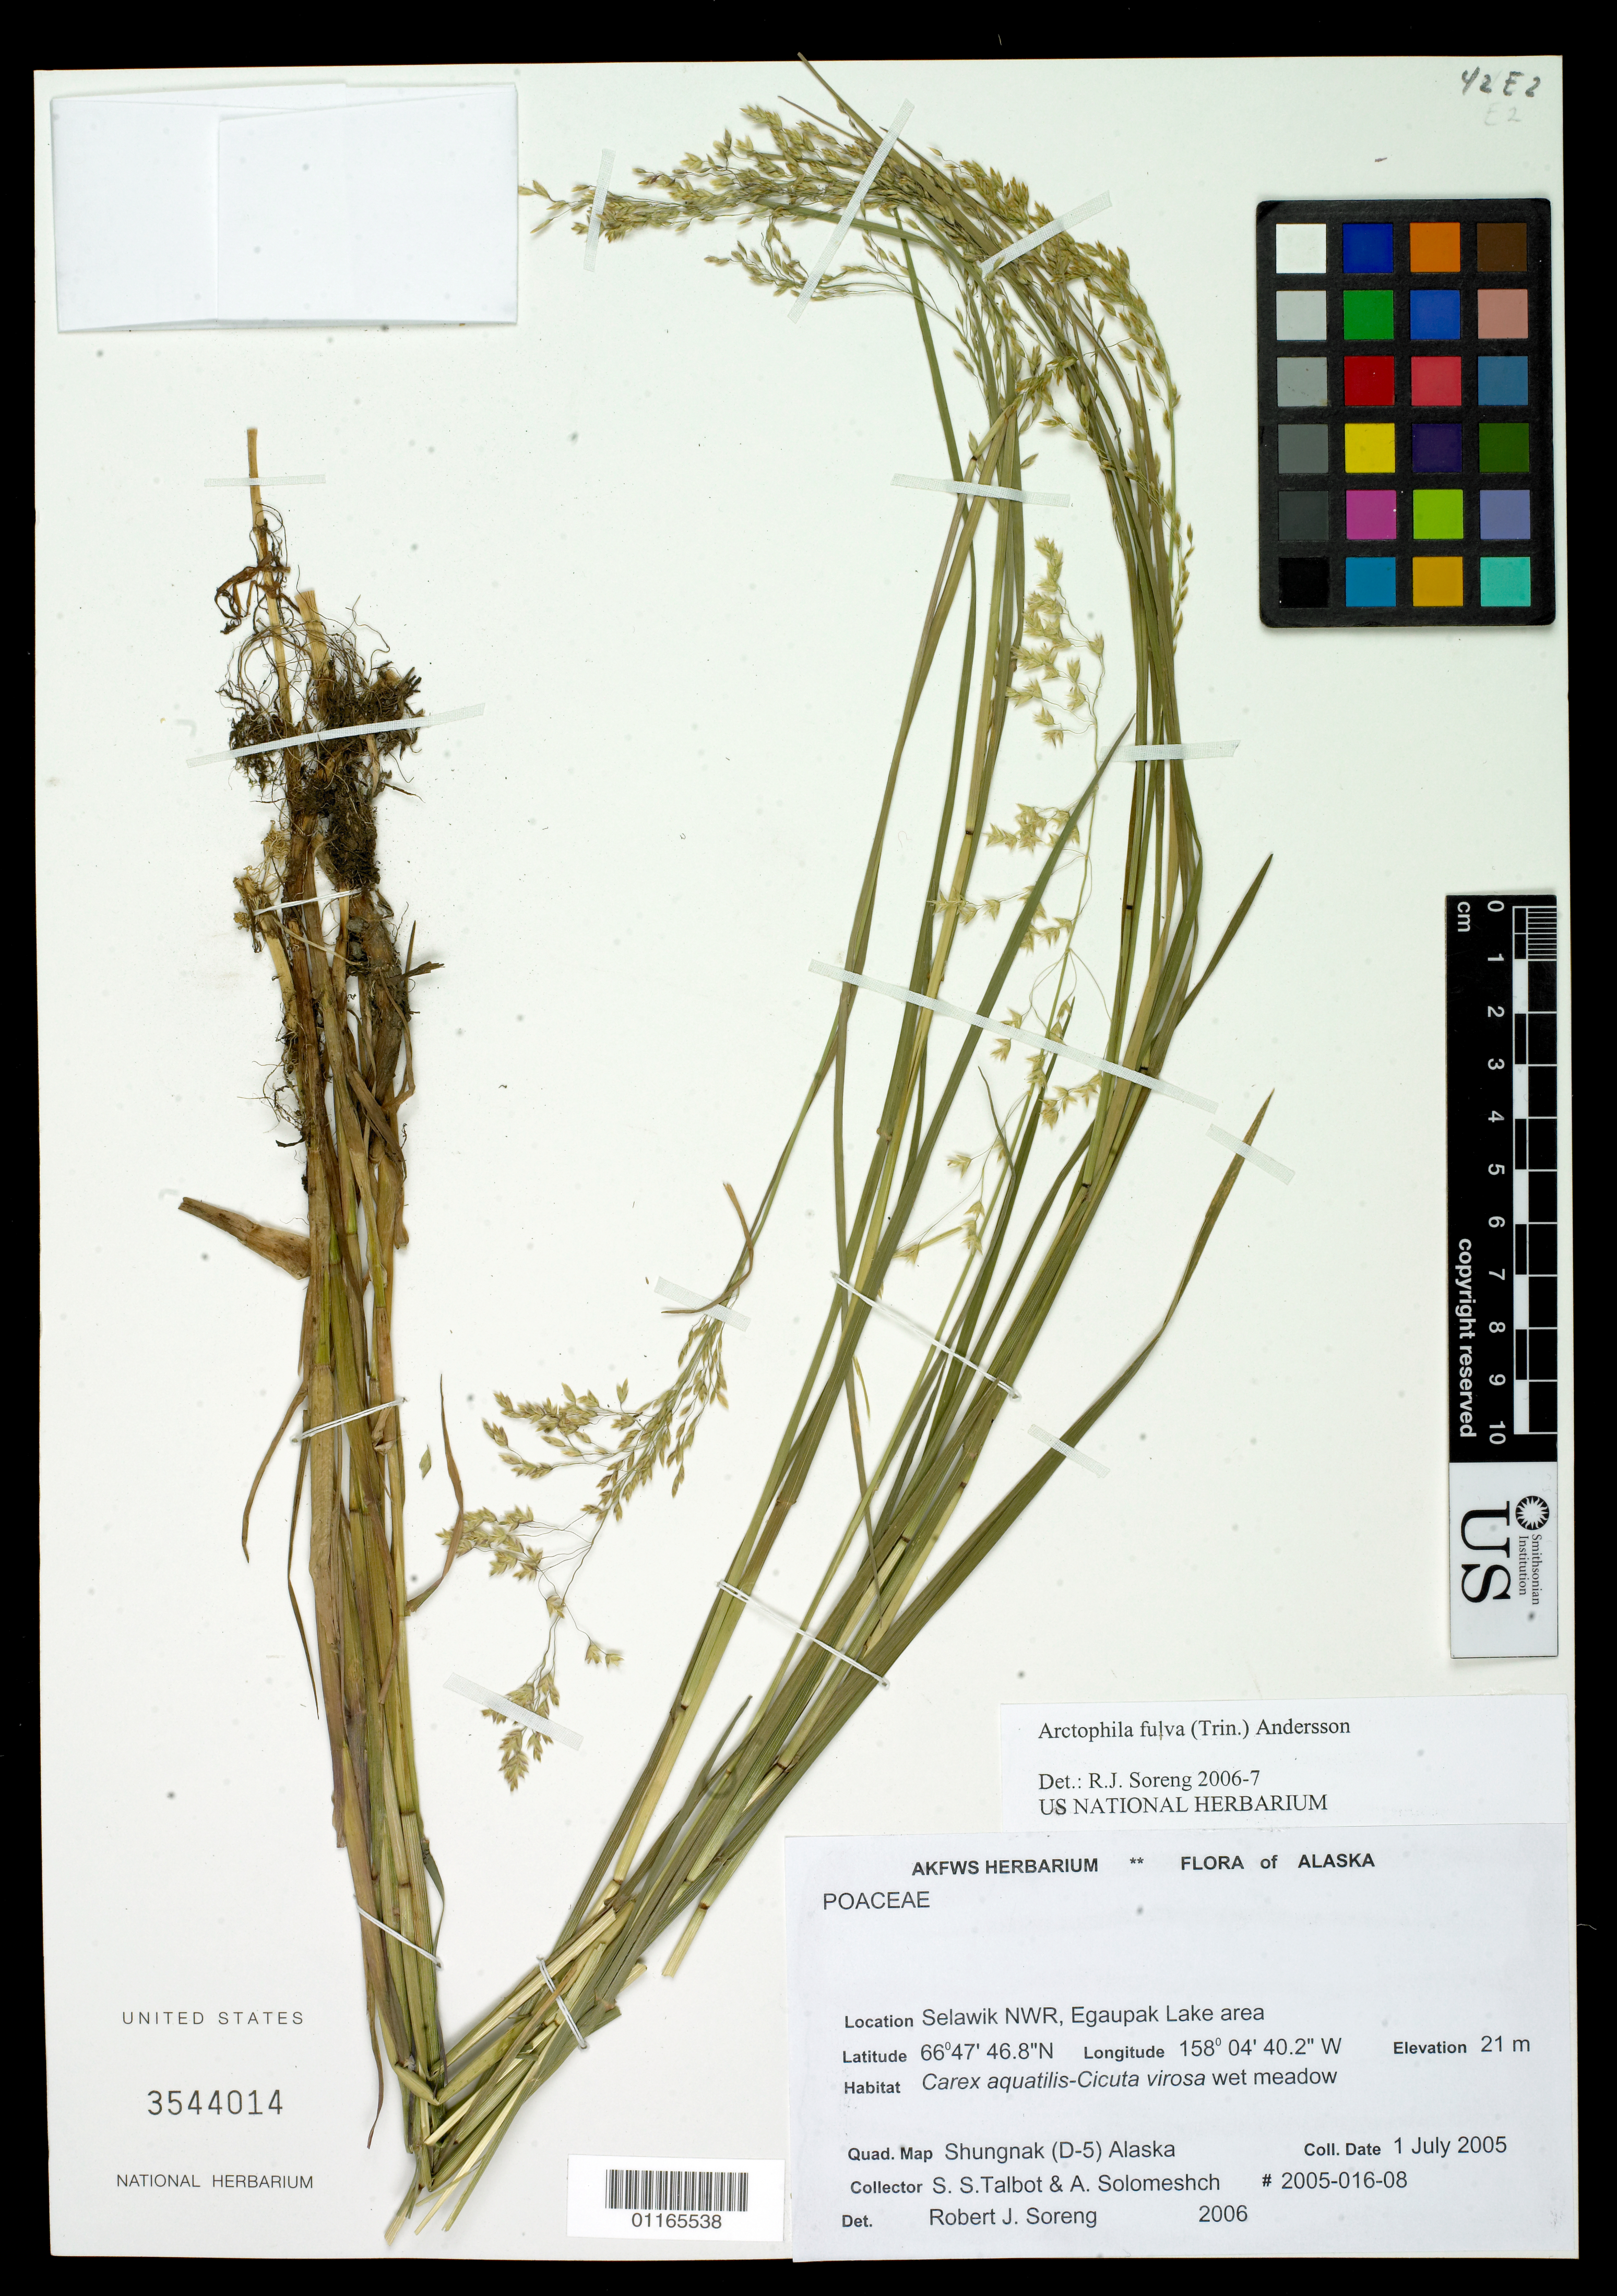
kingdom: Plantae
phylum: Tracheophyta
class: Liliopsida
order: Poales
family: Poaceae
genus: Arctophila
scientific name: Arctophila fulva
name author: (Trin.) Andersson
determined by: Soreng, Robert J., Research Associate (BOT), Smithsonian Institution - National Museum of Natural History (UNITED STATES)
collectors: S. S. Talbot & A. Solomeshch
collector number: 2005-016-08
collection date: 2005-07-01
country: United States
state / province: Alaska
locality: Selawik NWR, Egaupak Lake area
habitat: wet meadow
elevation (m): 21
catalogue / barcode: US 3544014